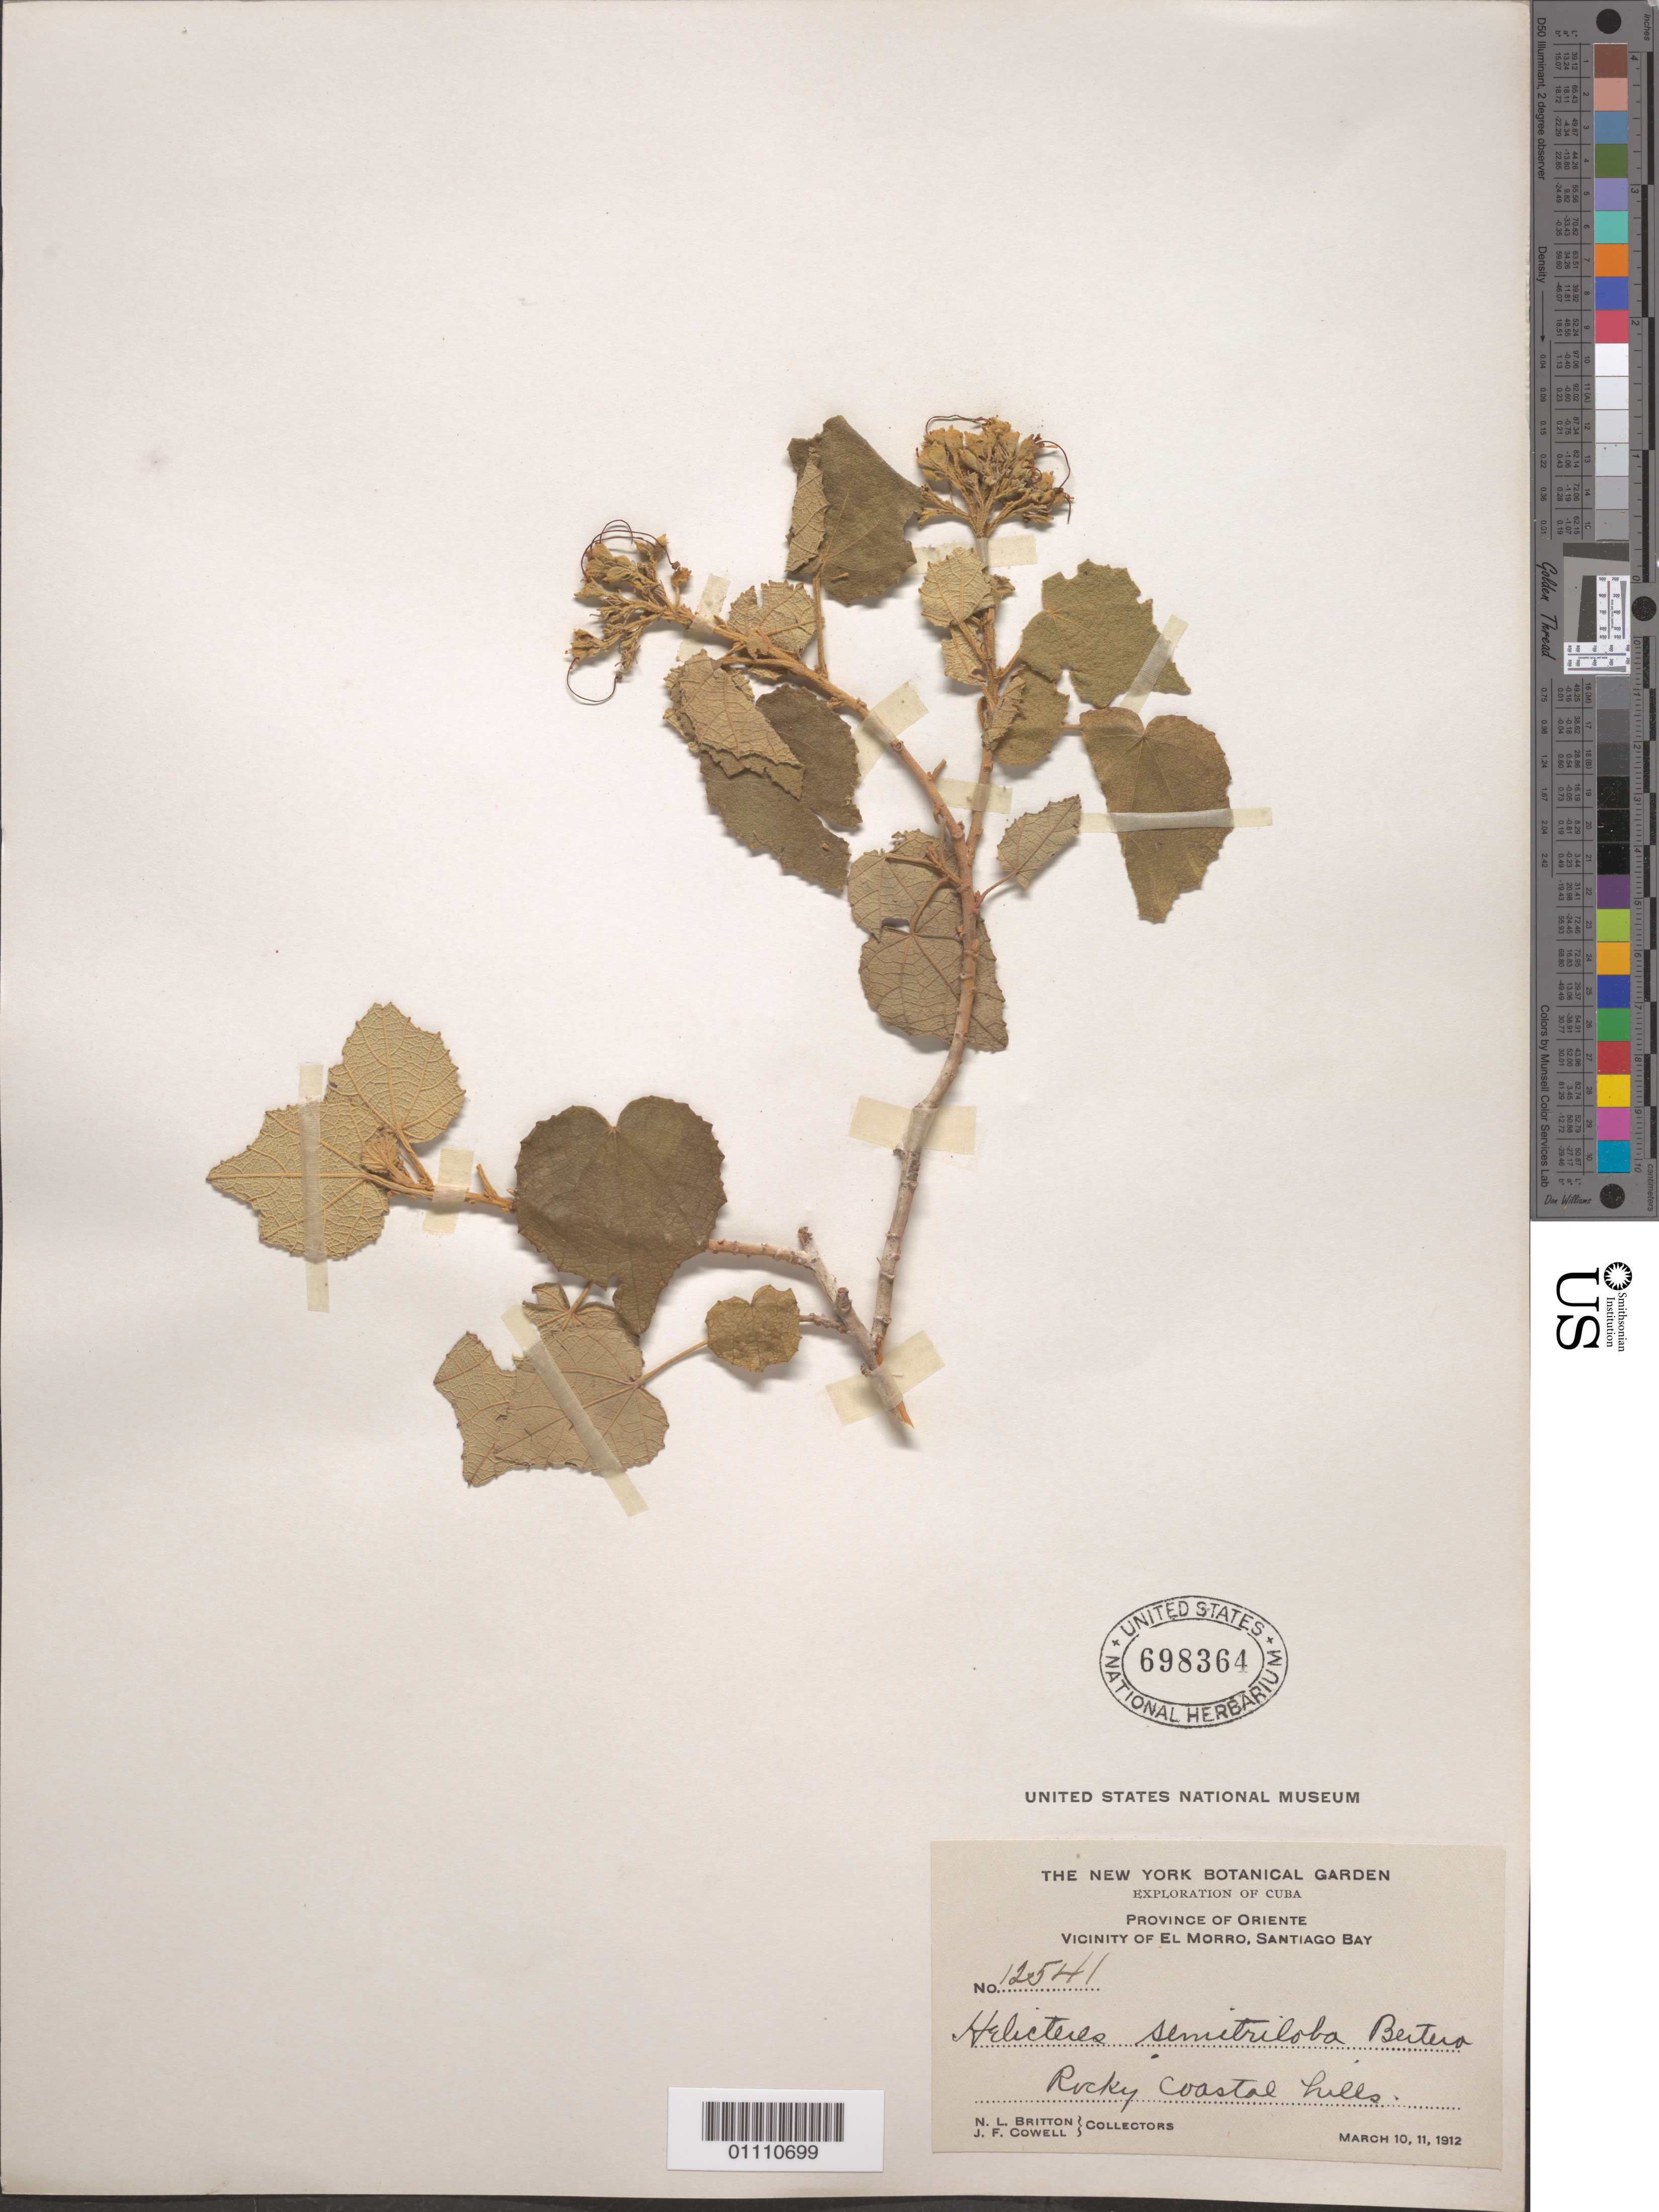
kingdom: Plantae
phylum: Tracheophyta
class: Magnoliopsida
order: Malvales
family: Malvaceae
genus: Helicteres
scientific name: Helicteres semitriloba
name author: Bertero ex DC.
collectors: N. Britton & J. F. Cowell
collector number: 12541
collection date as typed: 10 Mar 1912 and 11 Mar 1912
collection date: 1912-03-10,1912-03-11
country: Cuba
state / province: Santiago de Cuba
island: Cuba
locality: Vicinity of El Morro, Santiago Bay, Province of Oriente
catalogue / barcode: US 698364